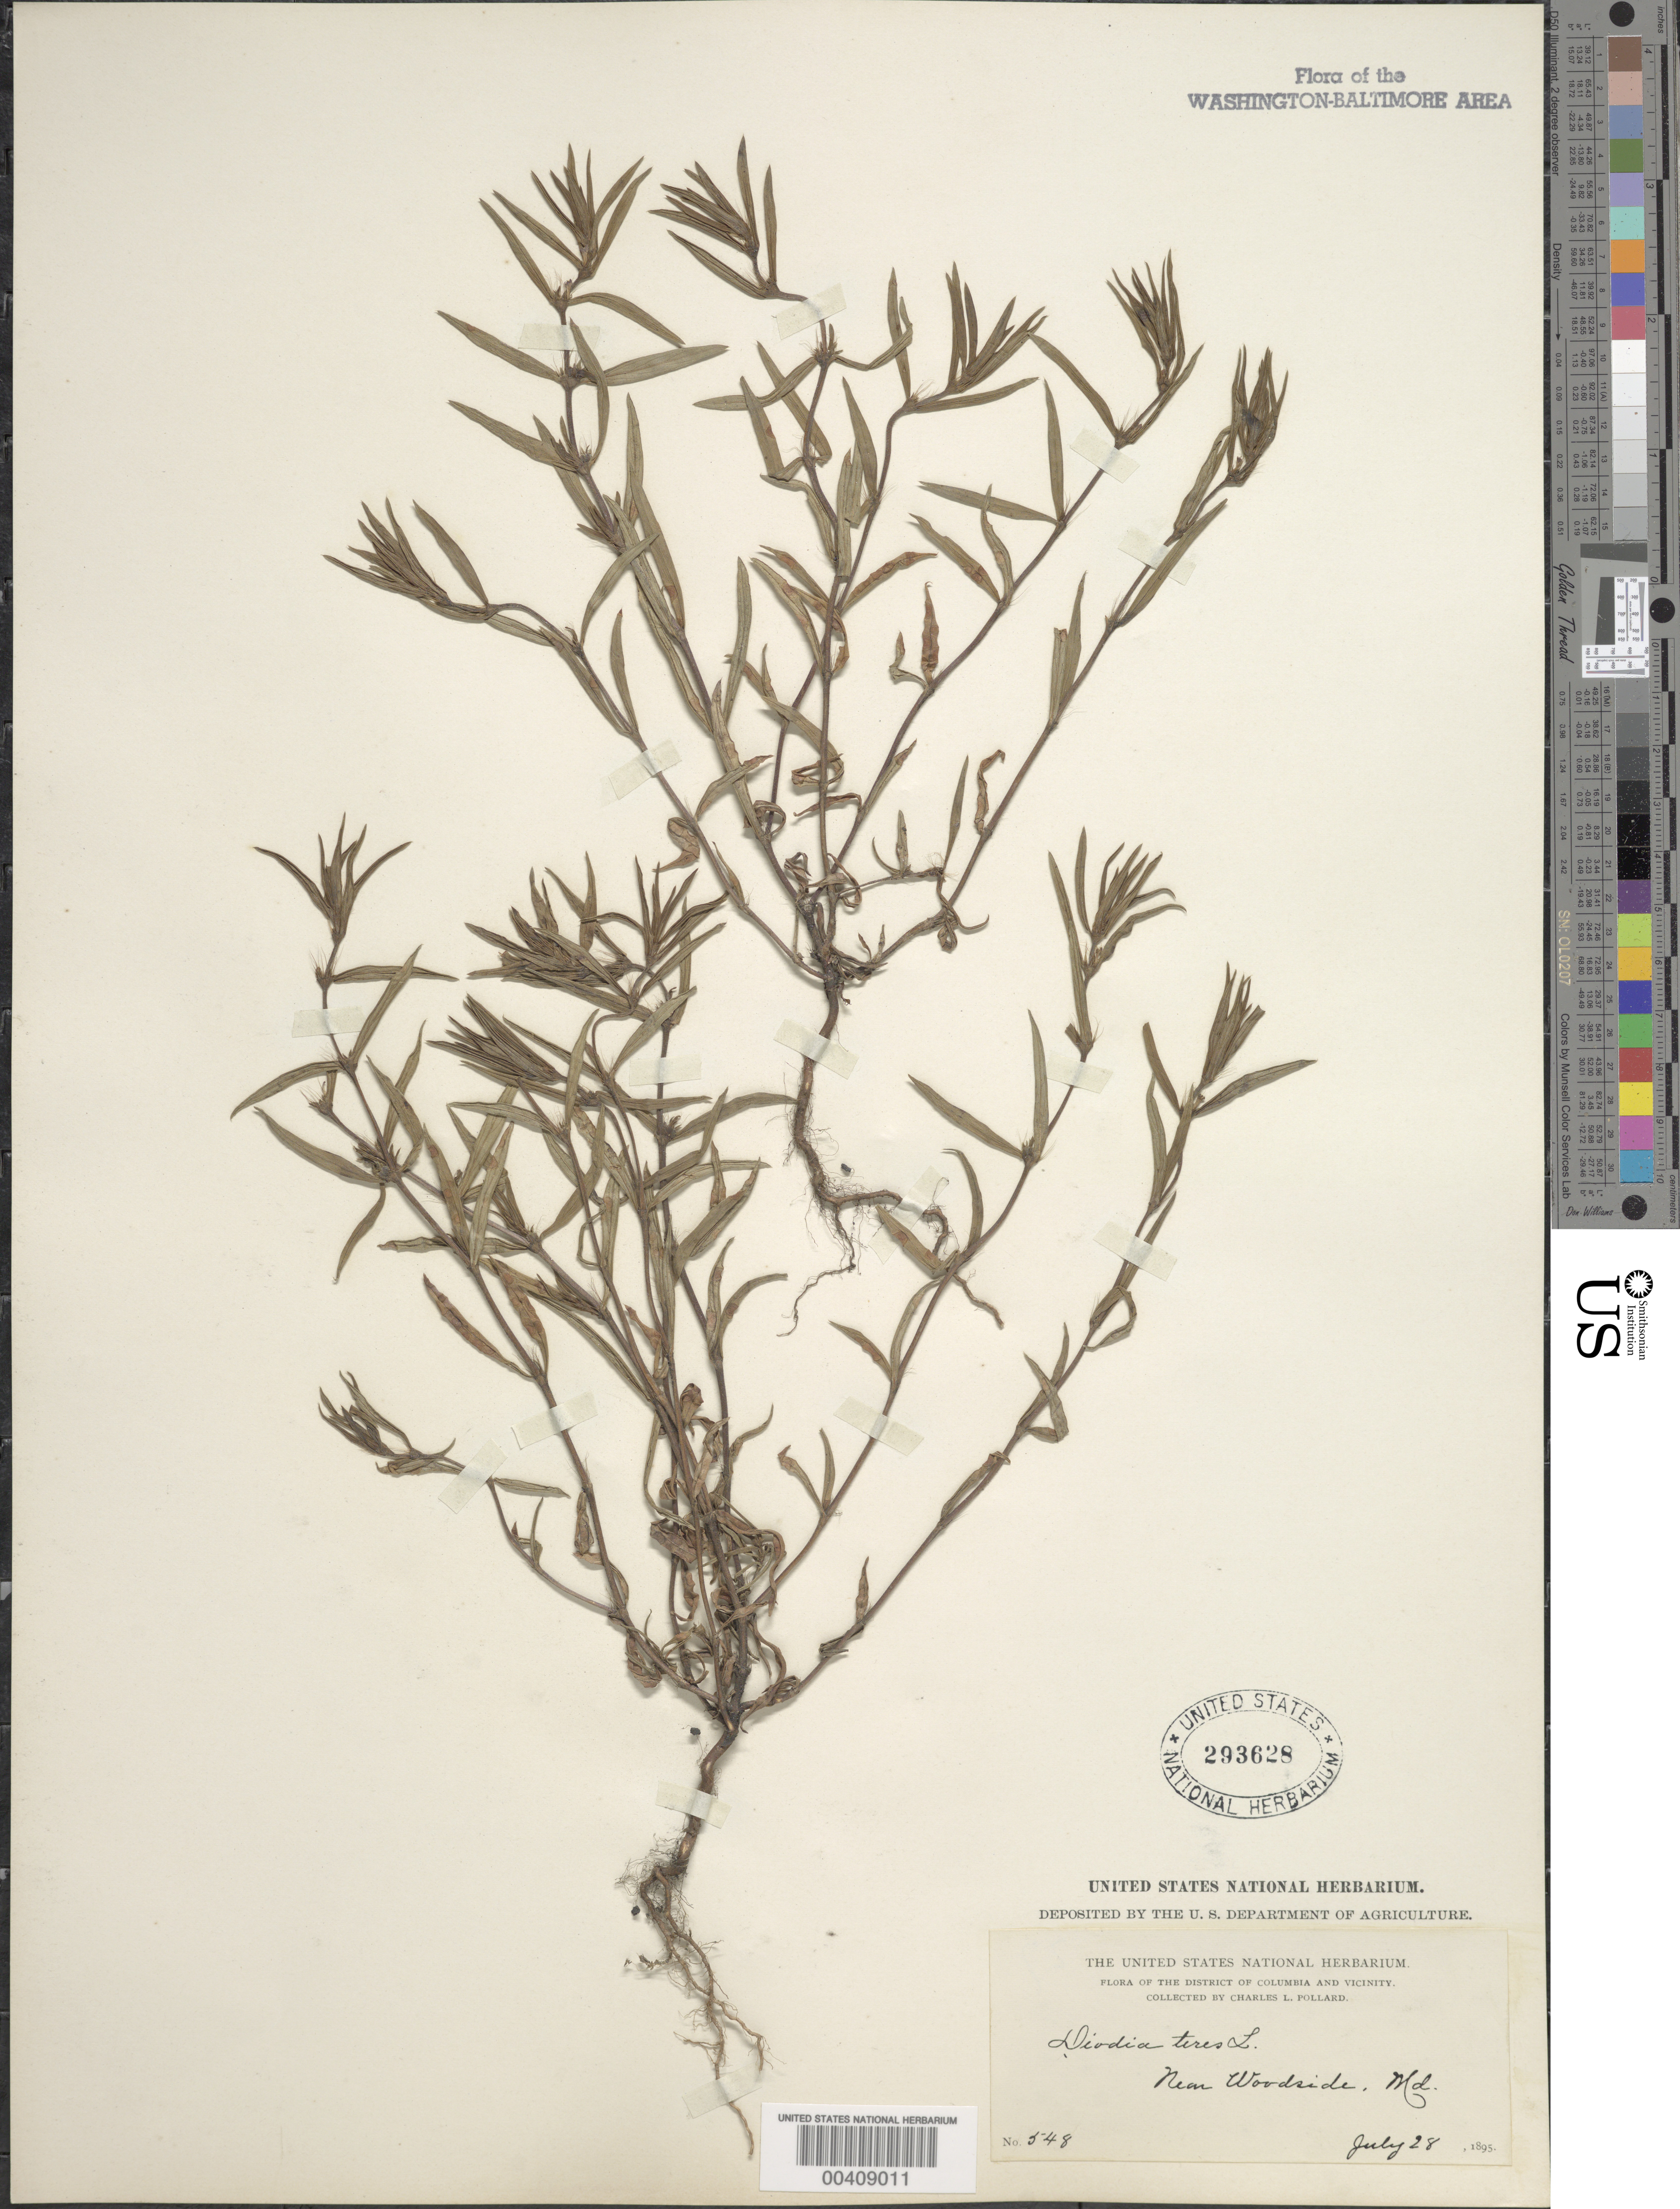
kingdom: Plantae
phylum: Tracheophyta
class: Magnoliopsida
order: Gentianales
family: Rubiaceae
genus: Diodia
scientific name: Diodia teres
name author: Walter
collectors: C. L. Pollard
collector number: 548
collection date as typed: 28 Jul 1895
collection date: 1895-07-28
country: United States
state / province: Maryland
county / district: Montgomery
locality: Near Woodside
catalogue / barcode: US 293628